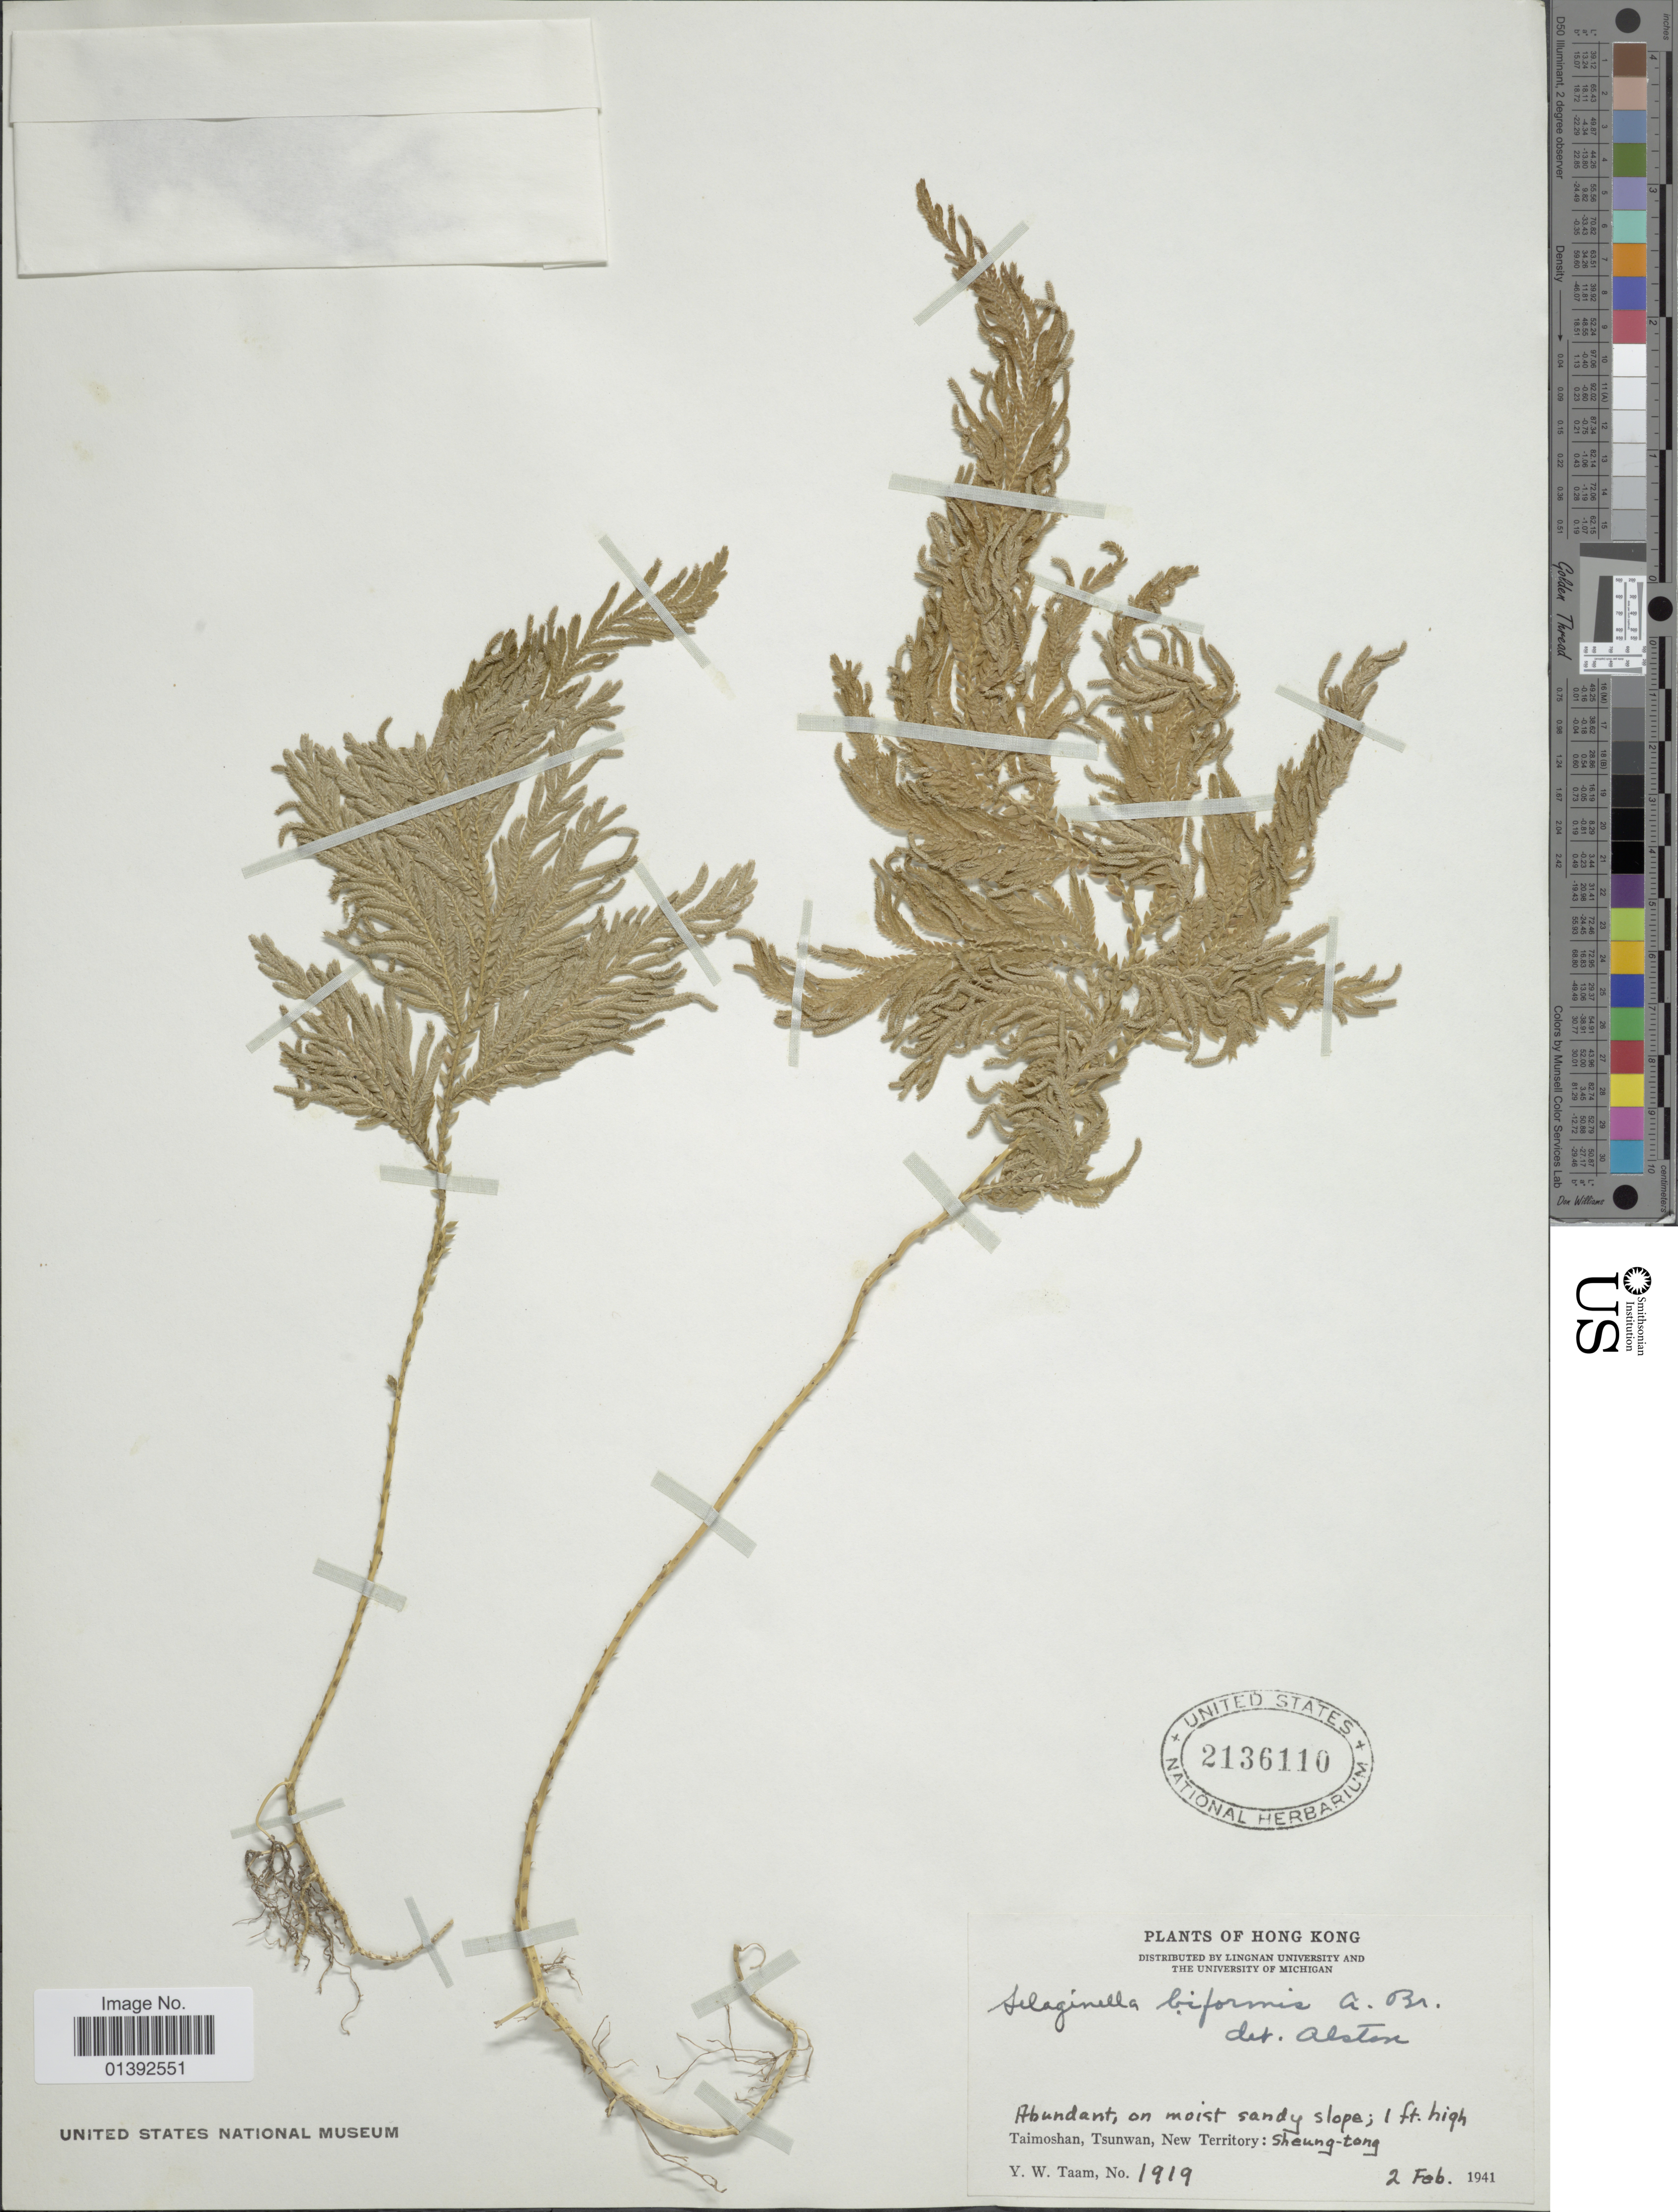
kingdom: Plantae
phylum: Tracheophyta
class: Lycopodiopsida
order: Selaginellales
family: Selaginellaceae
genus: Selaginella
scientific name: Selaginella biformis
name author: A. Braun ex Kuhn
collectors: Y. W. Taam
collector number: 1919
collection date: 1941-02-02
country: China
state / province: Hong Kong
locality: Taimoshan, Tsunwan, New Territory: Sheung-tong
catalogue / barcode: US 2136110